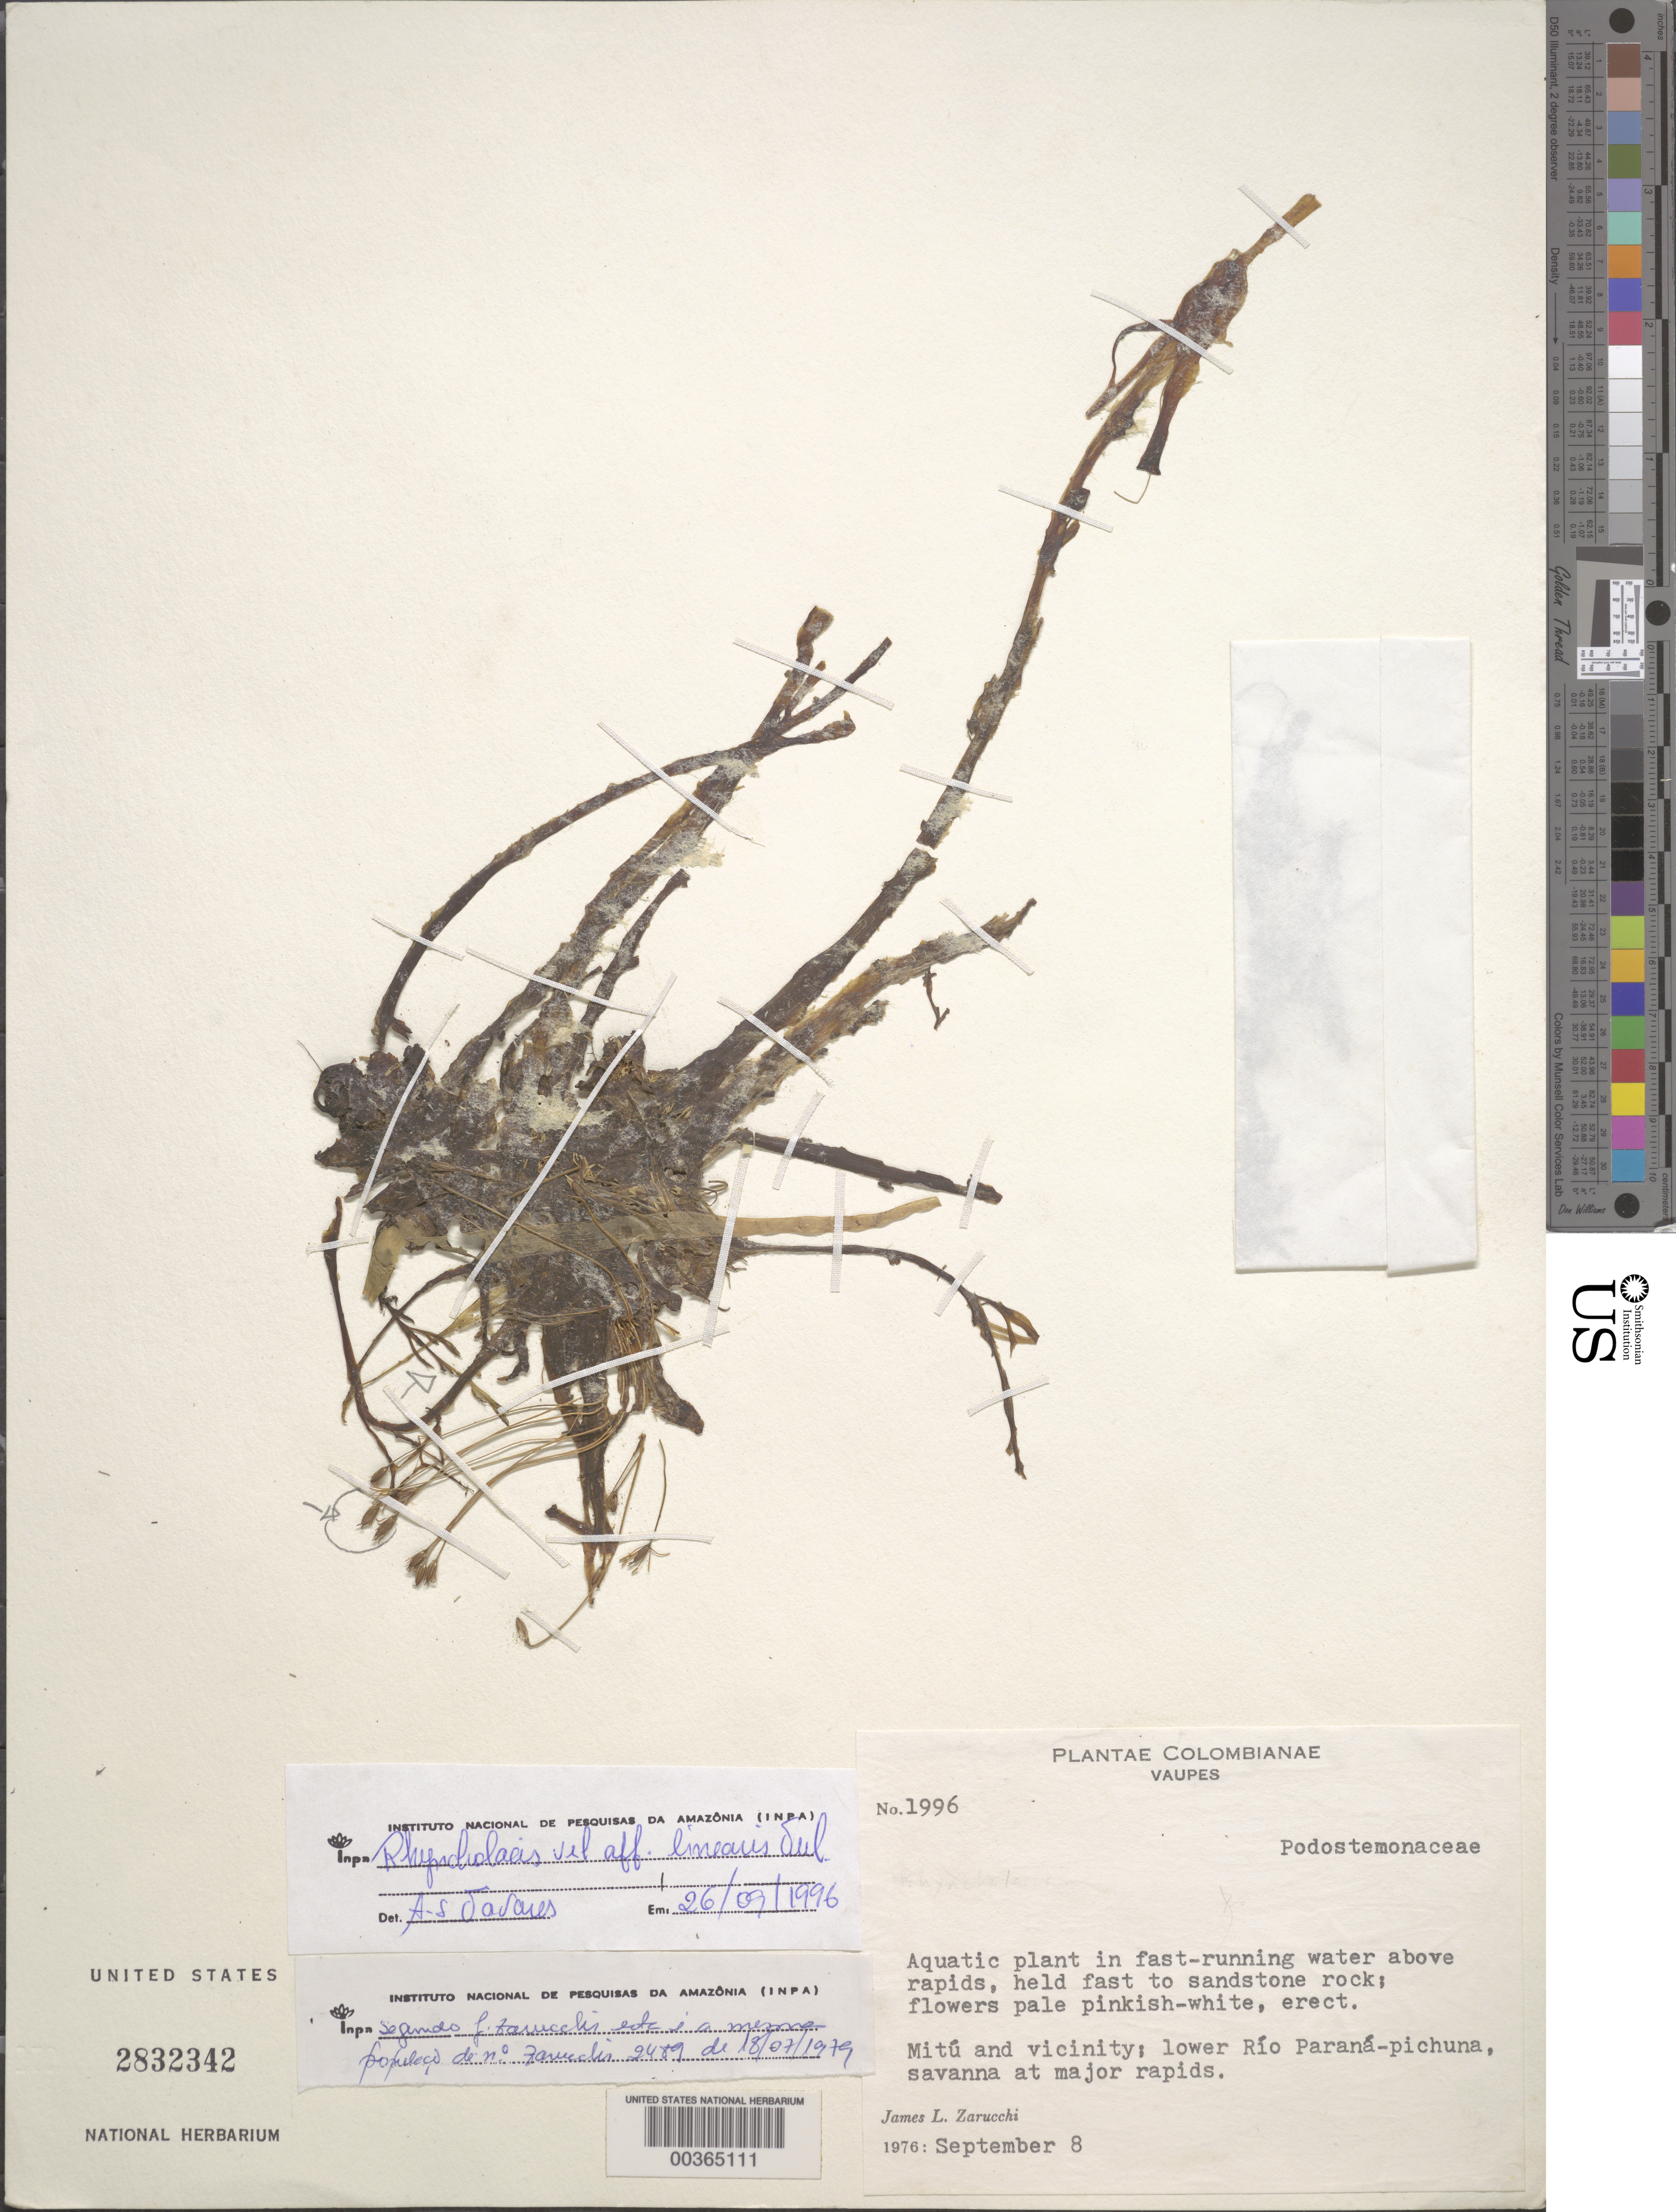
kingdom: Plantae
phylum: Tracheophyta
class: Magnoliopsida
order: Malpighiales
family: Podostemaceae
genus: Rhyncholacis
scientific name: Rhyncholacis linearis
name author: Tul.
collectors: J. L. Zarucchi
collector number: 1996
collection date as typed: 08 Sep 1976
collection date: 1976-09-08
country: Colombia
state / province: Vaupés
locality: Mitú and vicinity, lower Río Paraná-Pichuna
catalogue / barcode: US 2832342